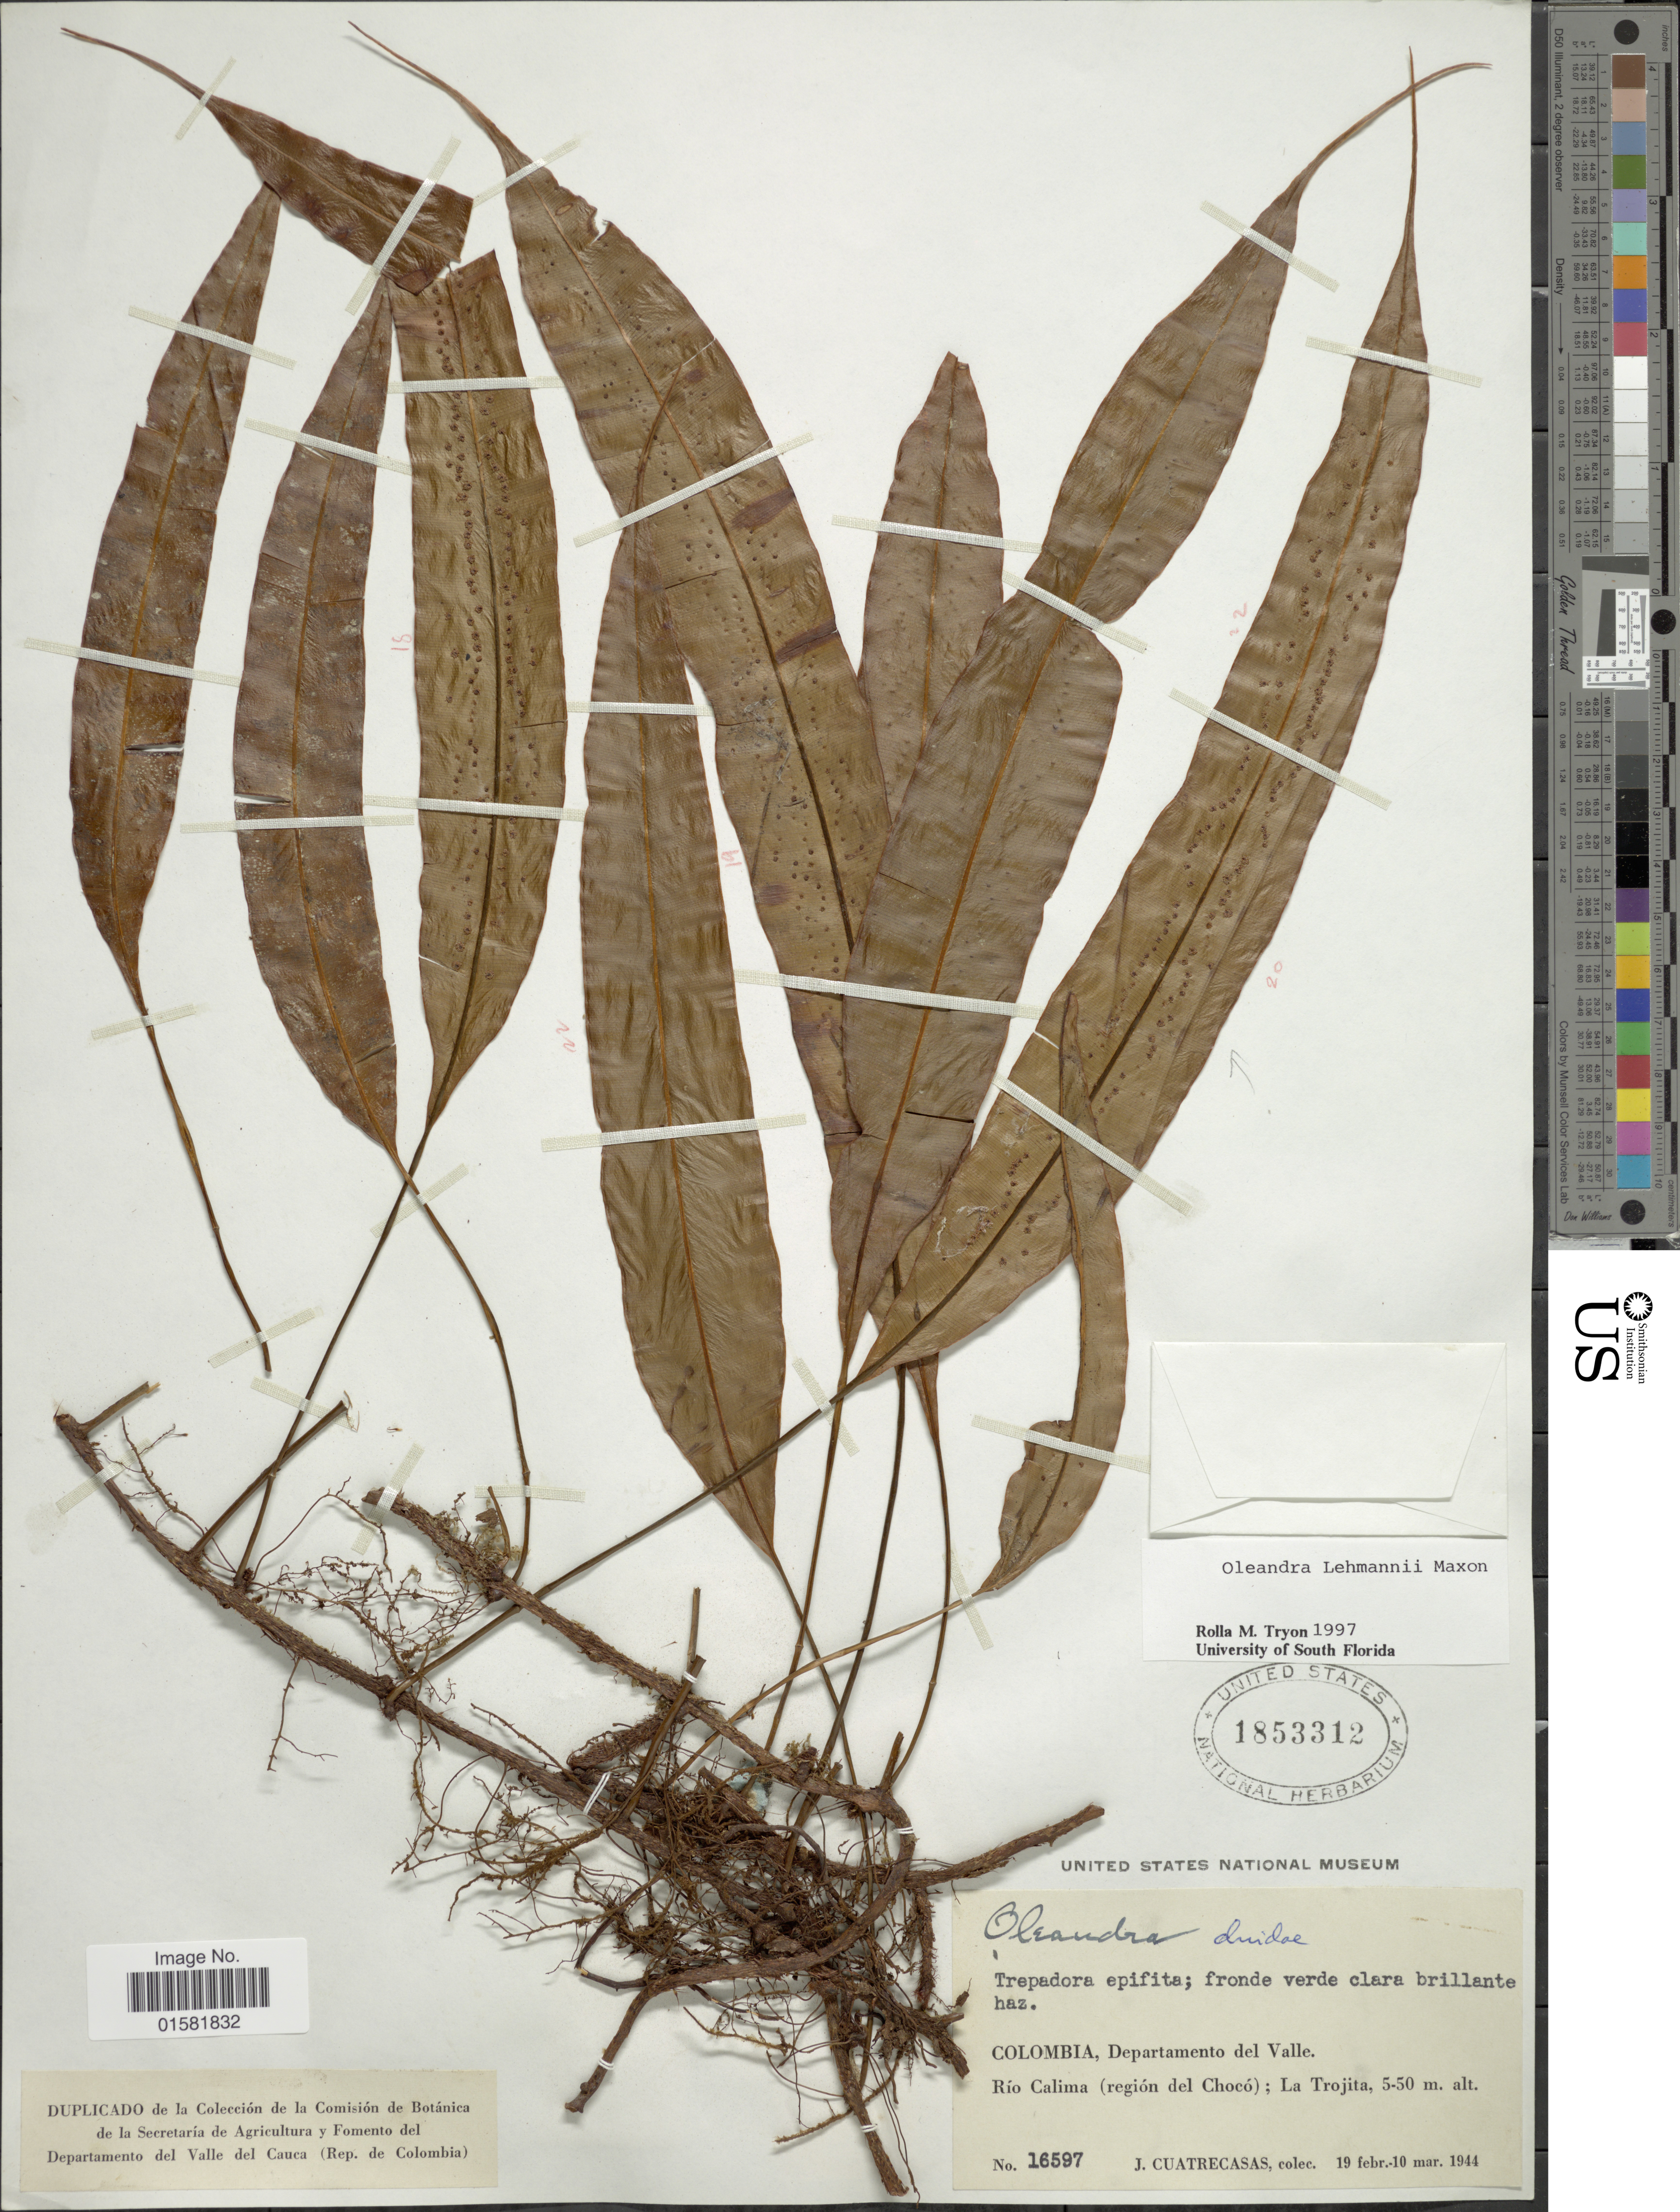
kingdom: Plantae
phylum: Tracheophyta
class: Polypodiopsida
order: Polypodiales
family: Oleandraceae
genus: Oleandra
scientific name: Oleandra archeri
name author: Maxon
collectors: J. Cuatrecasas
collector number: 16597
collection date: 1944-02-19/1944-03-10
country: Colombia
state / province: Valle del Cauca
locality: Colombia, Departamento del Valle, Río Calima (region del Chocó); La Trojita.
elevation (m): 5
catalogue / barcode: US 1853312